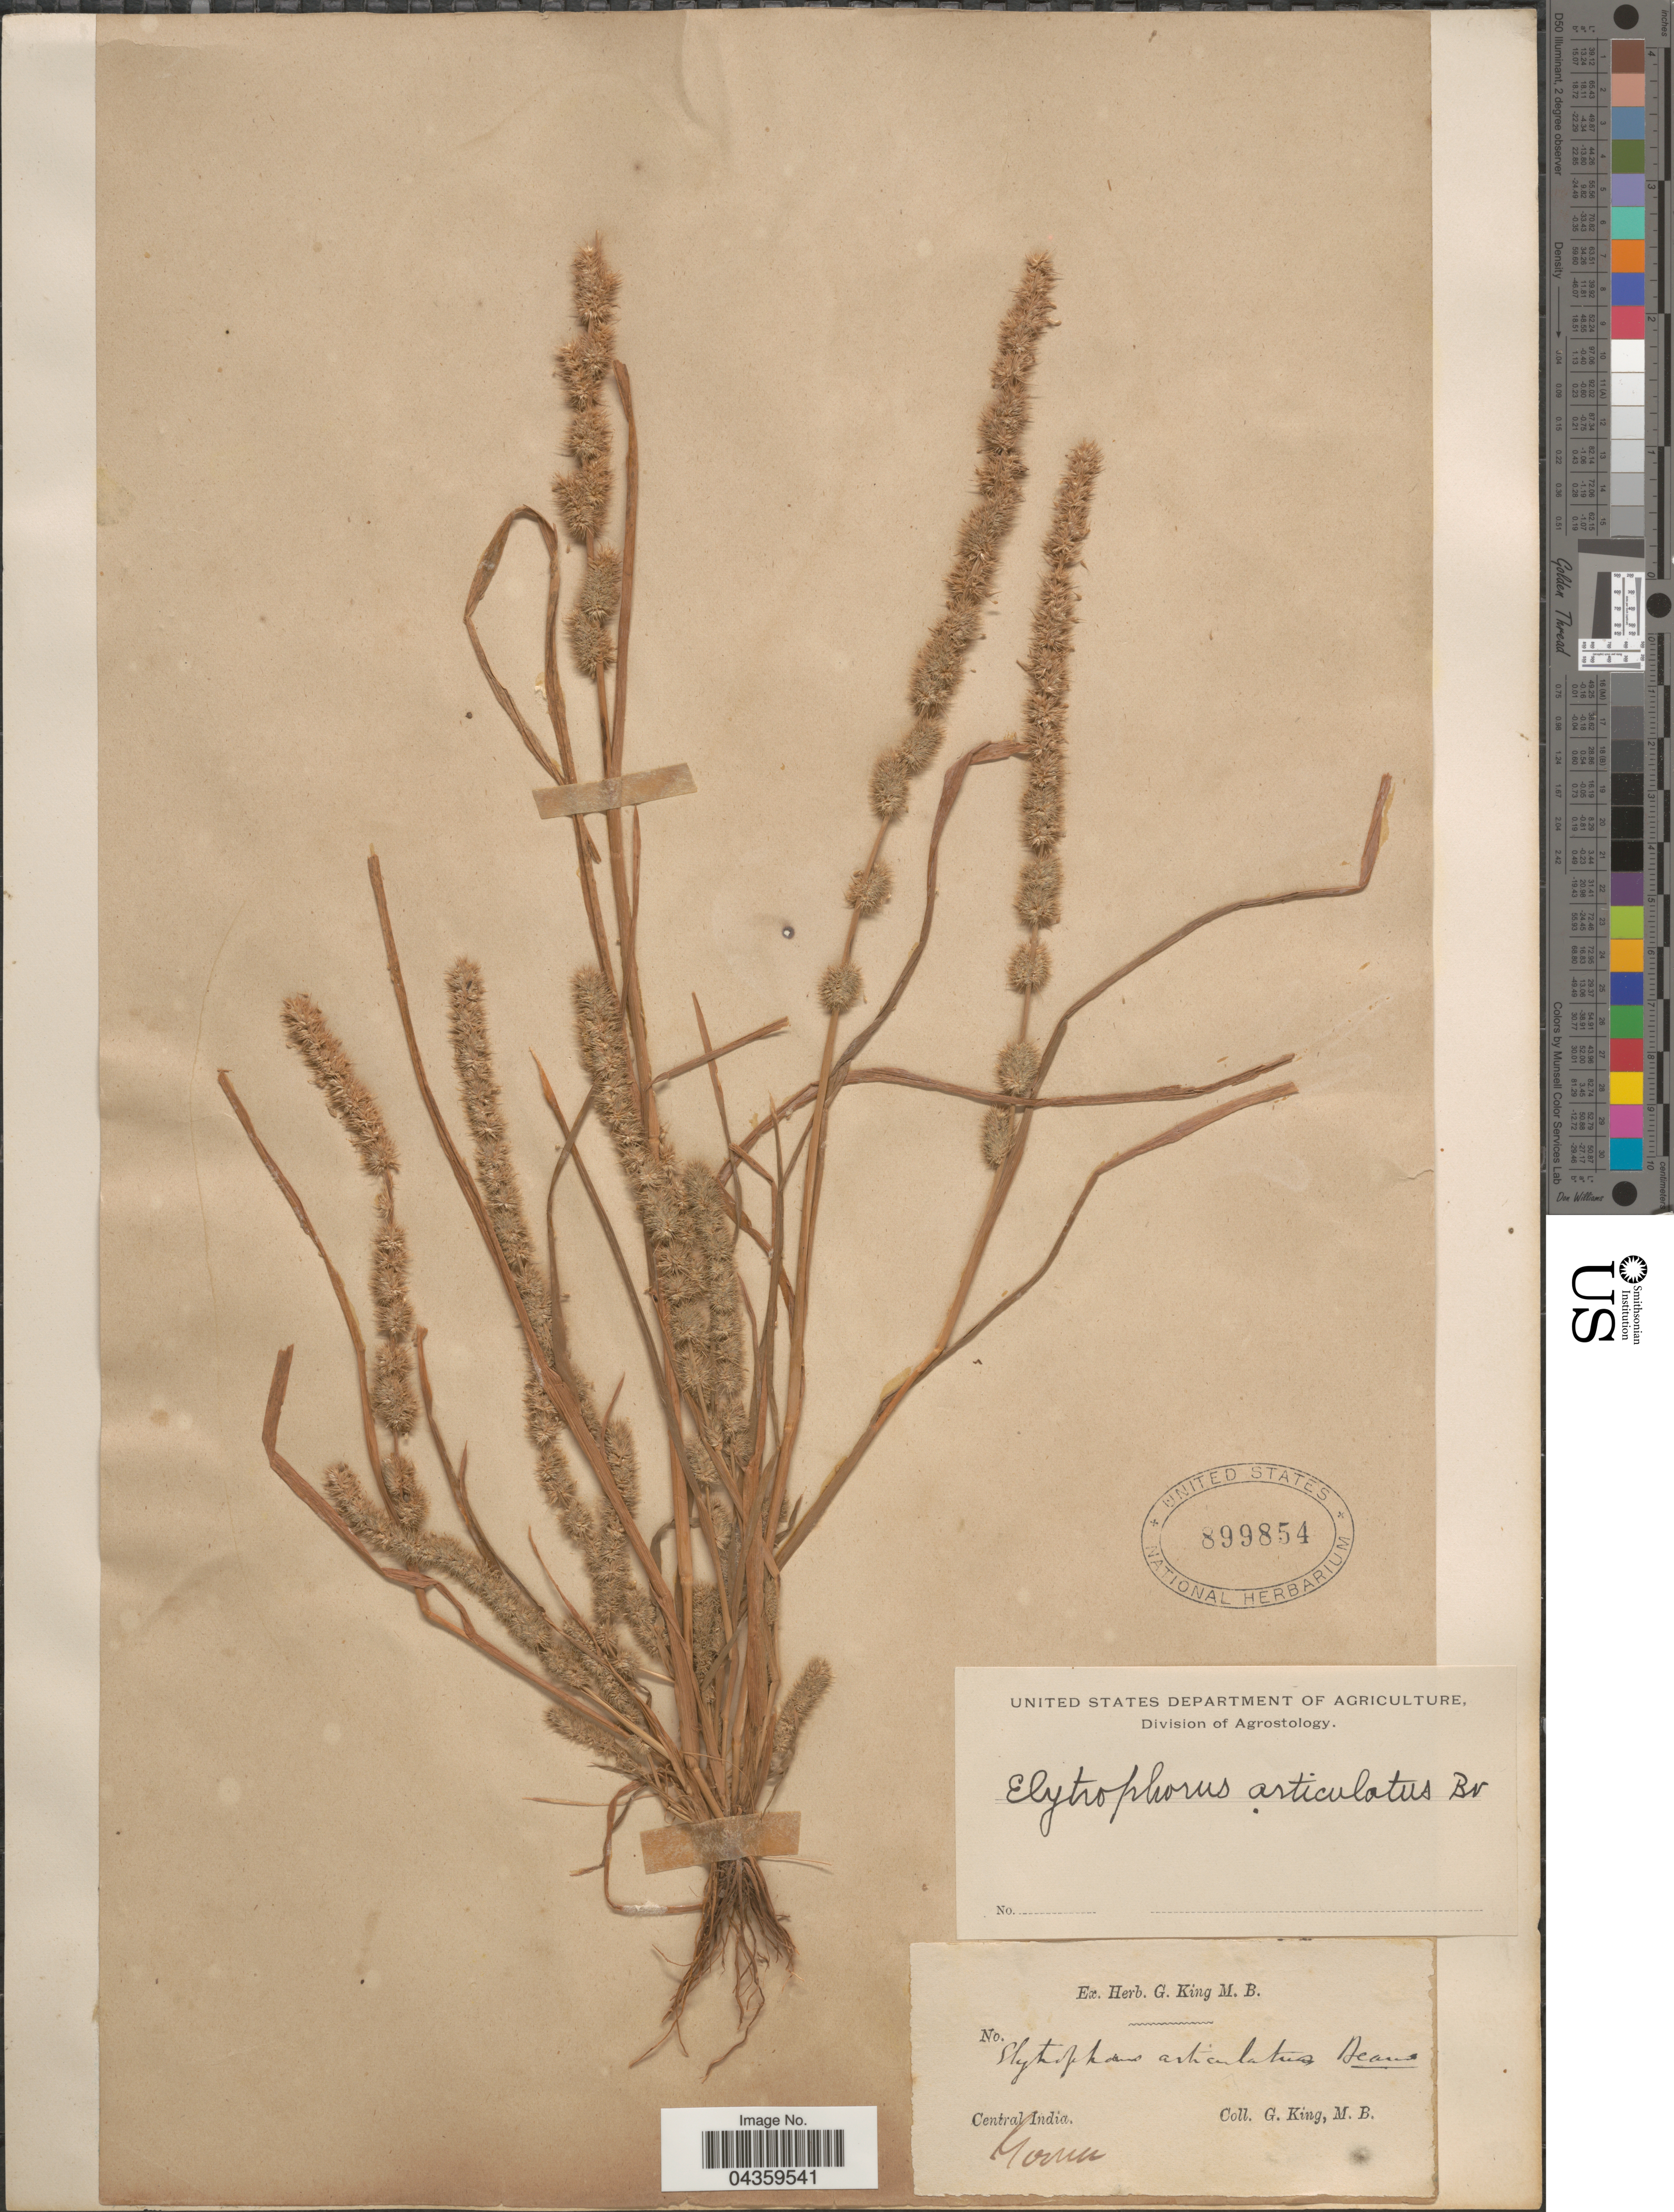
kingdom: Plantae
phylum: Tracheophyta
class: Liliopsida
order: Poales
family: Poaceae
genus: Elytrophorus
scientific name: Elytrophorus spicatus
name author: (Willd.) A. Camus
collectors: G. King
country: India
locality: Central India. Goun [interpreted].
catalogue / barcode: US 899854